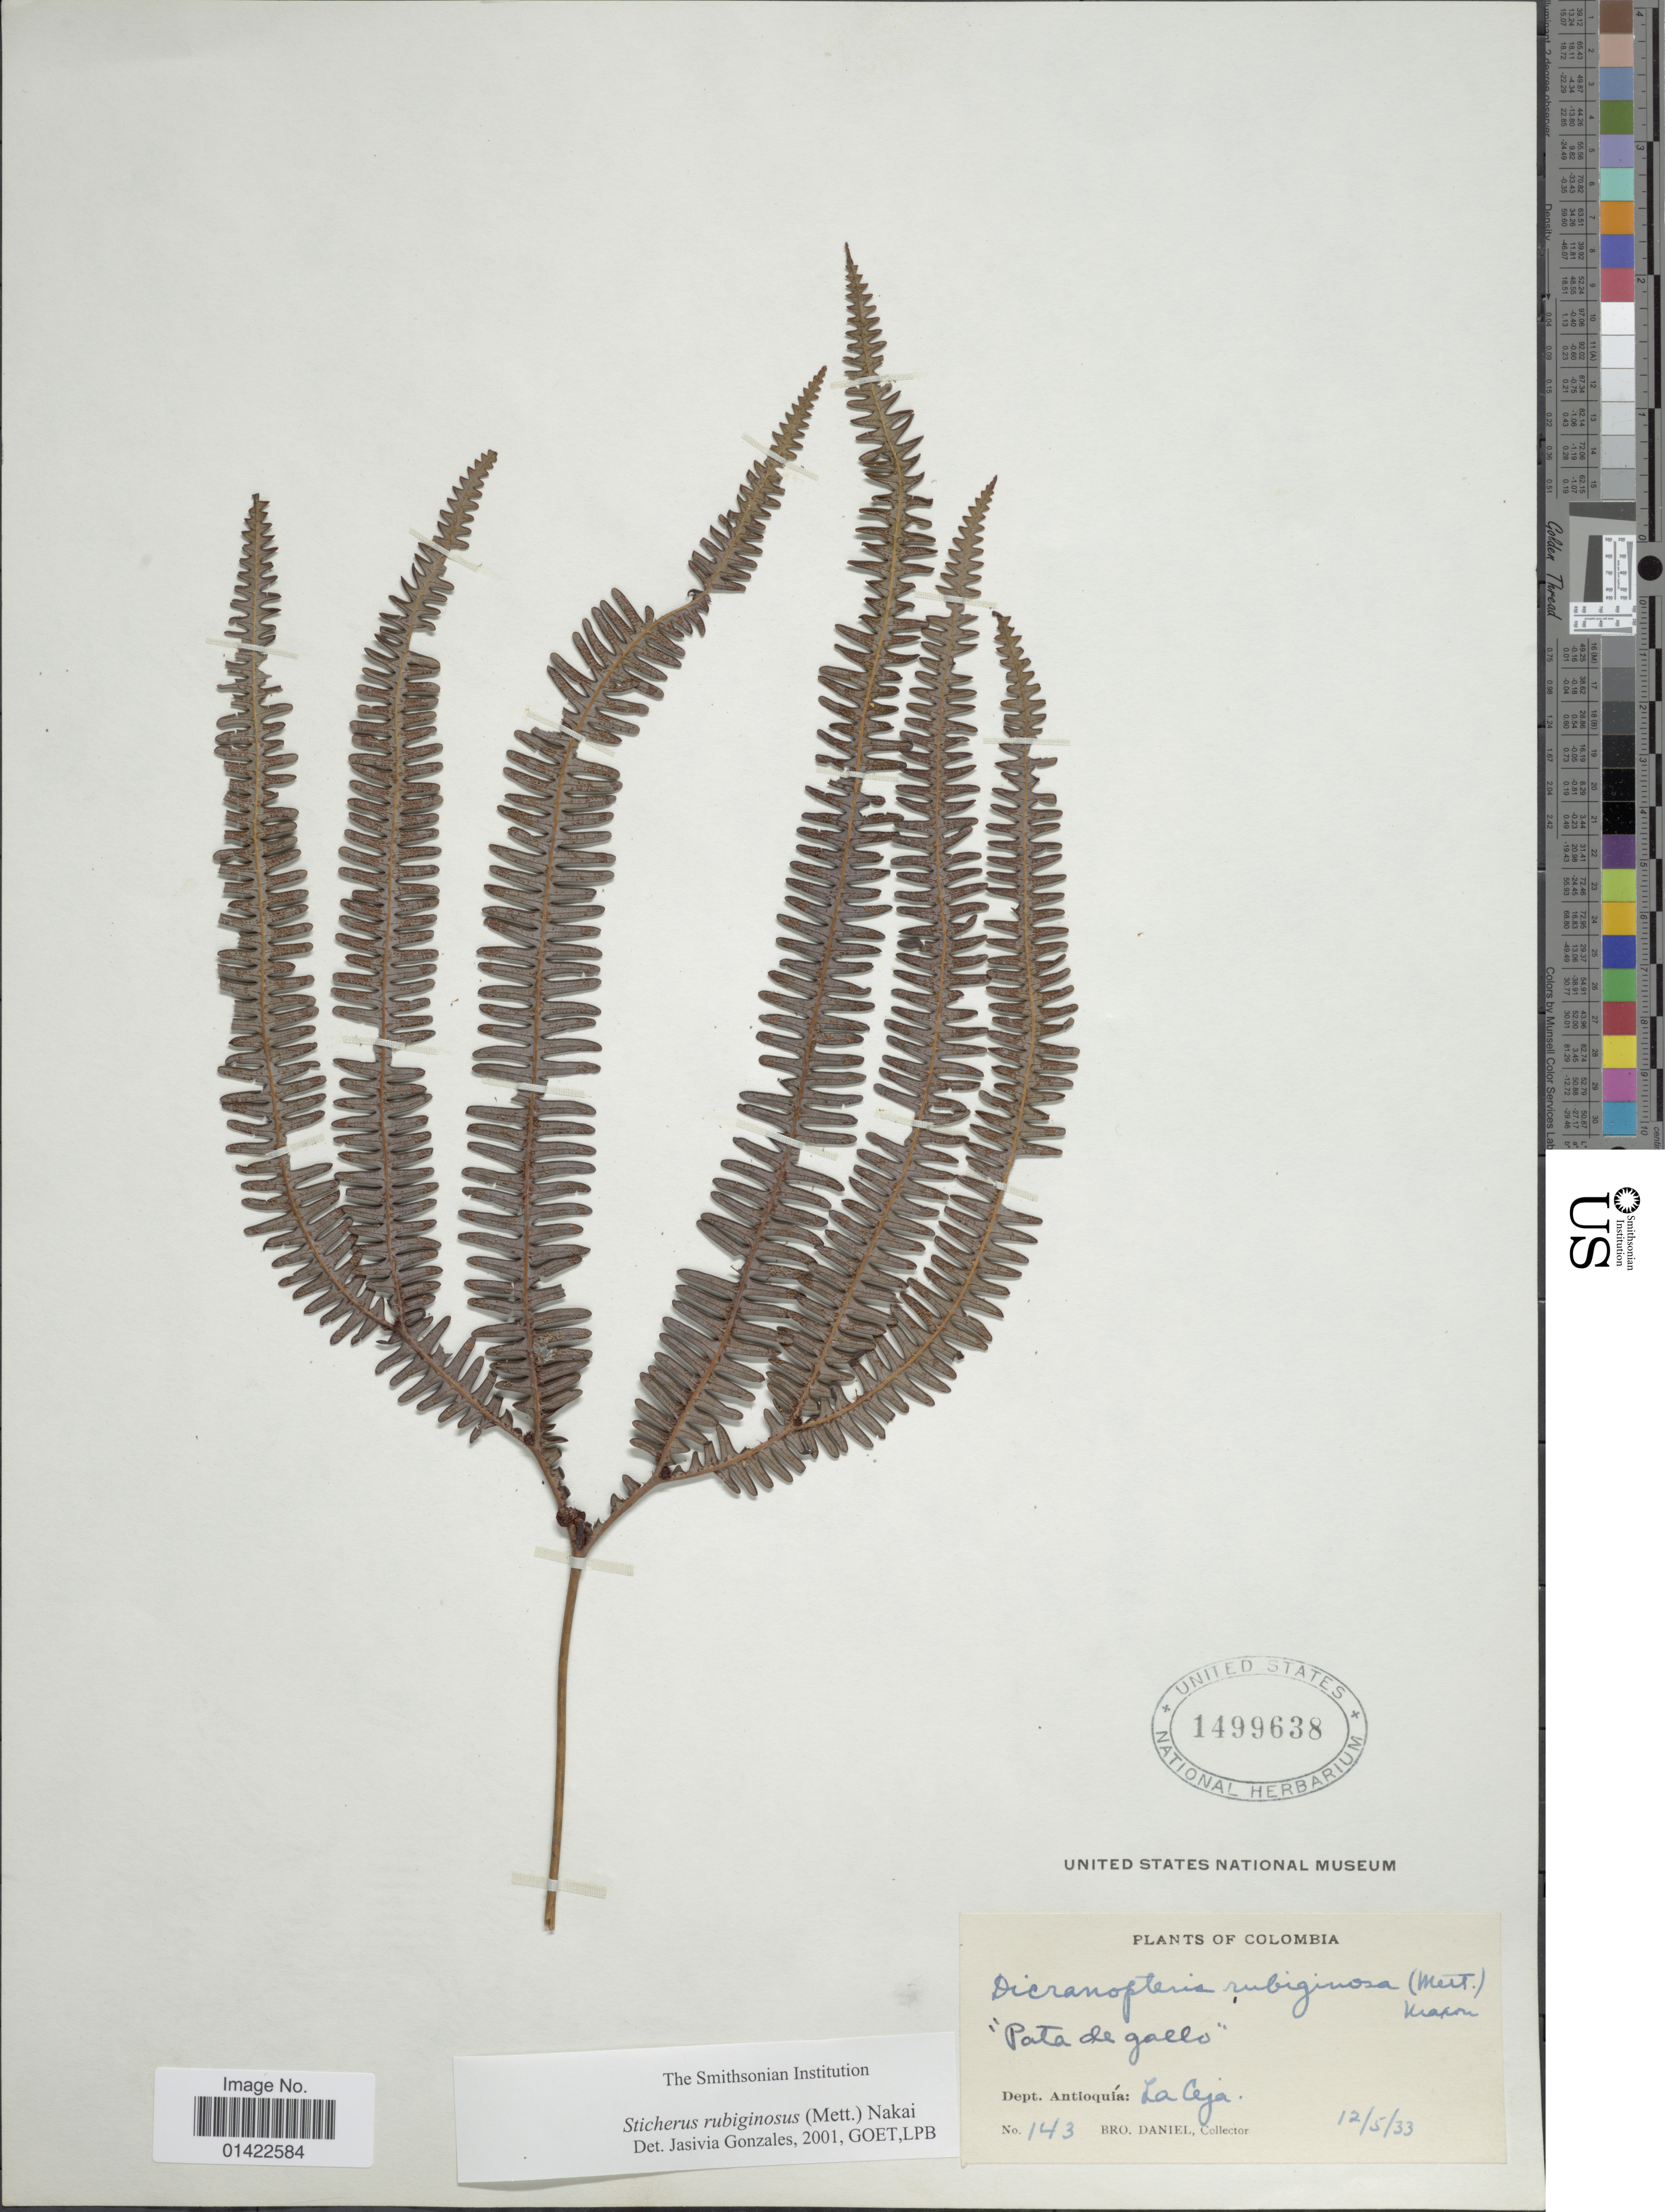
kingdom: Plantae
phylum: Tracheophyta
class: Polypodiopsida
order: Gleicheniales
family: Gleicheniaceae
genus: Sticherus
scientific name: Sticherus rubiginosus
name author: (Mett.) Nakai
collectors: Bro. Daniel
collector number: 143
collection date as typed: Transcribed d/m/y: 12/5/33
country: Colombia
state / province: Antioquia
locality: La Ceja.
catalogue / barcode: US 1499638